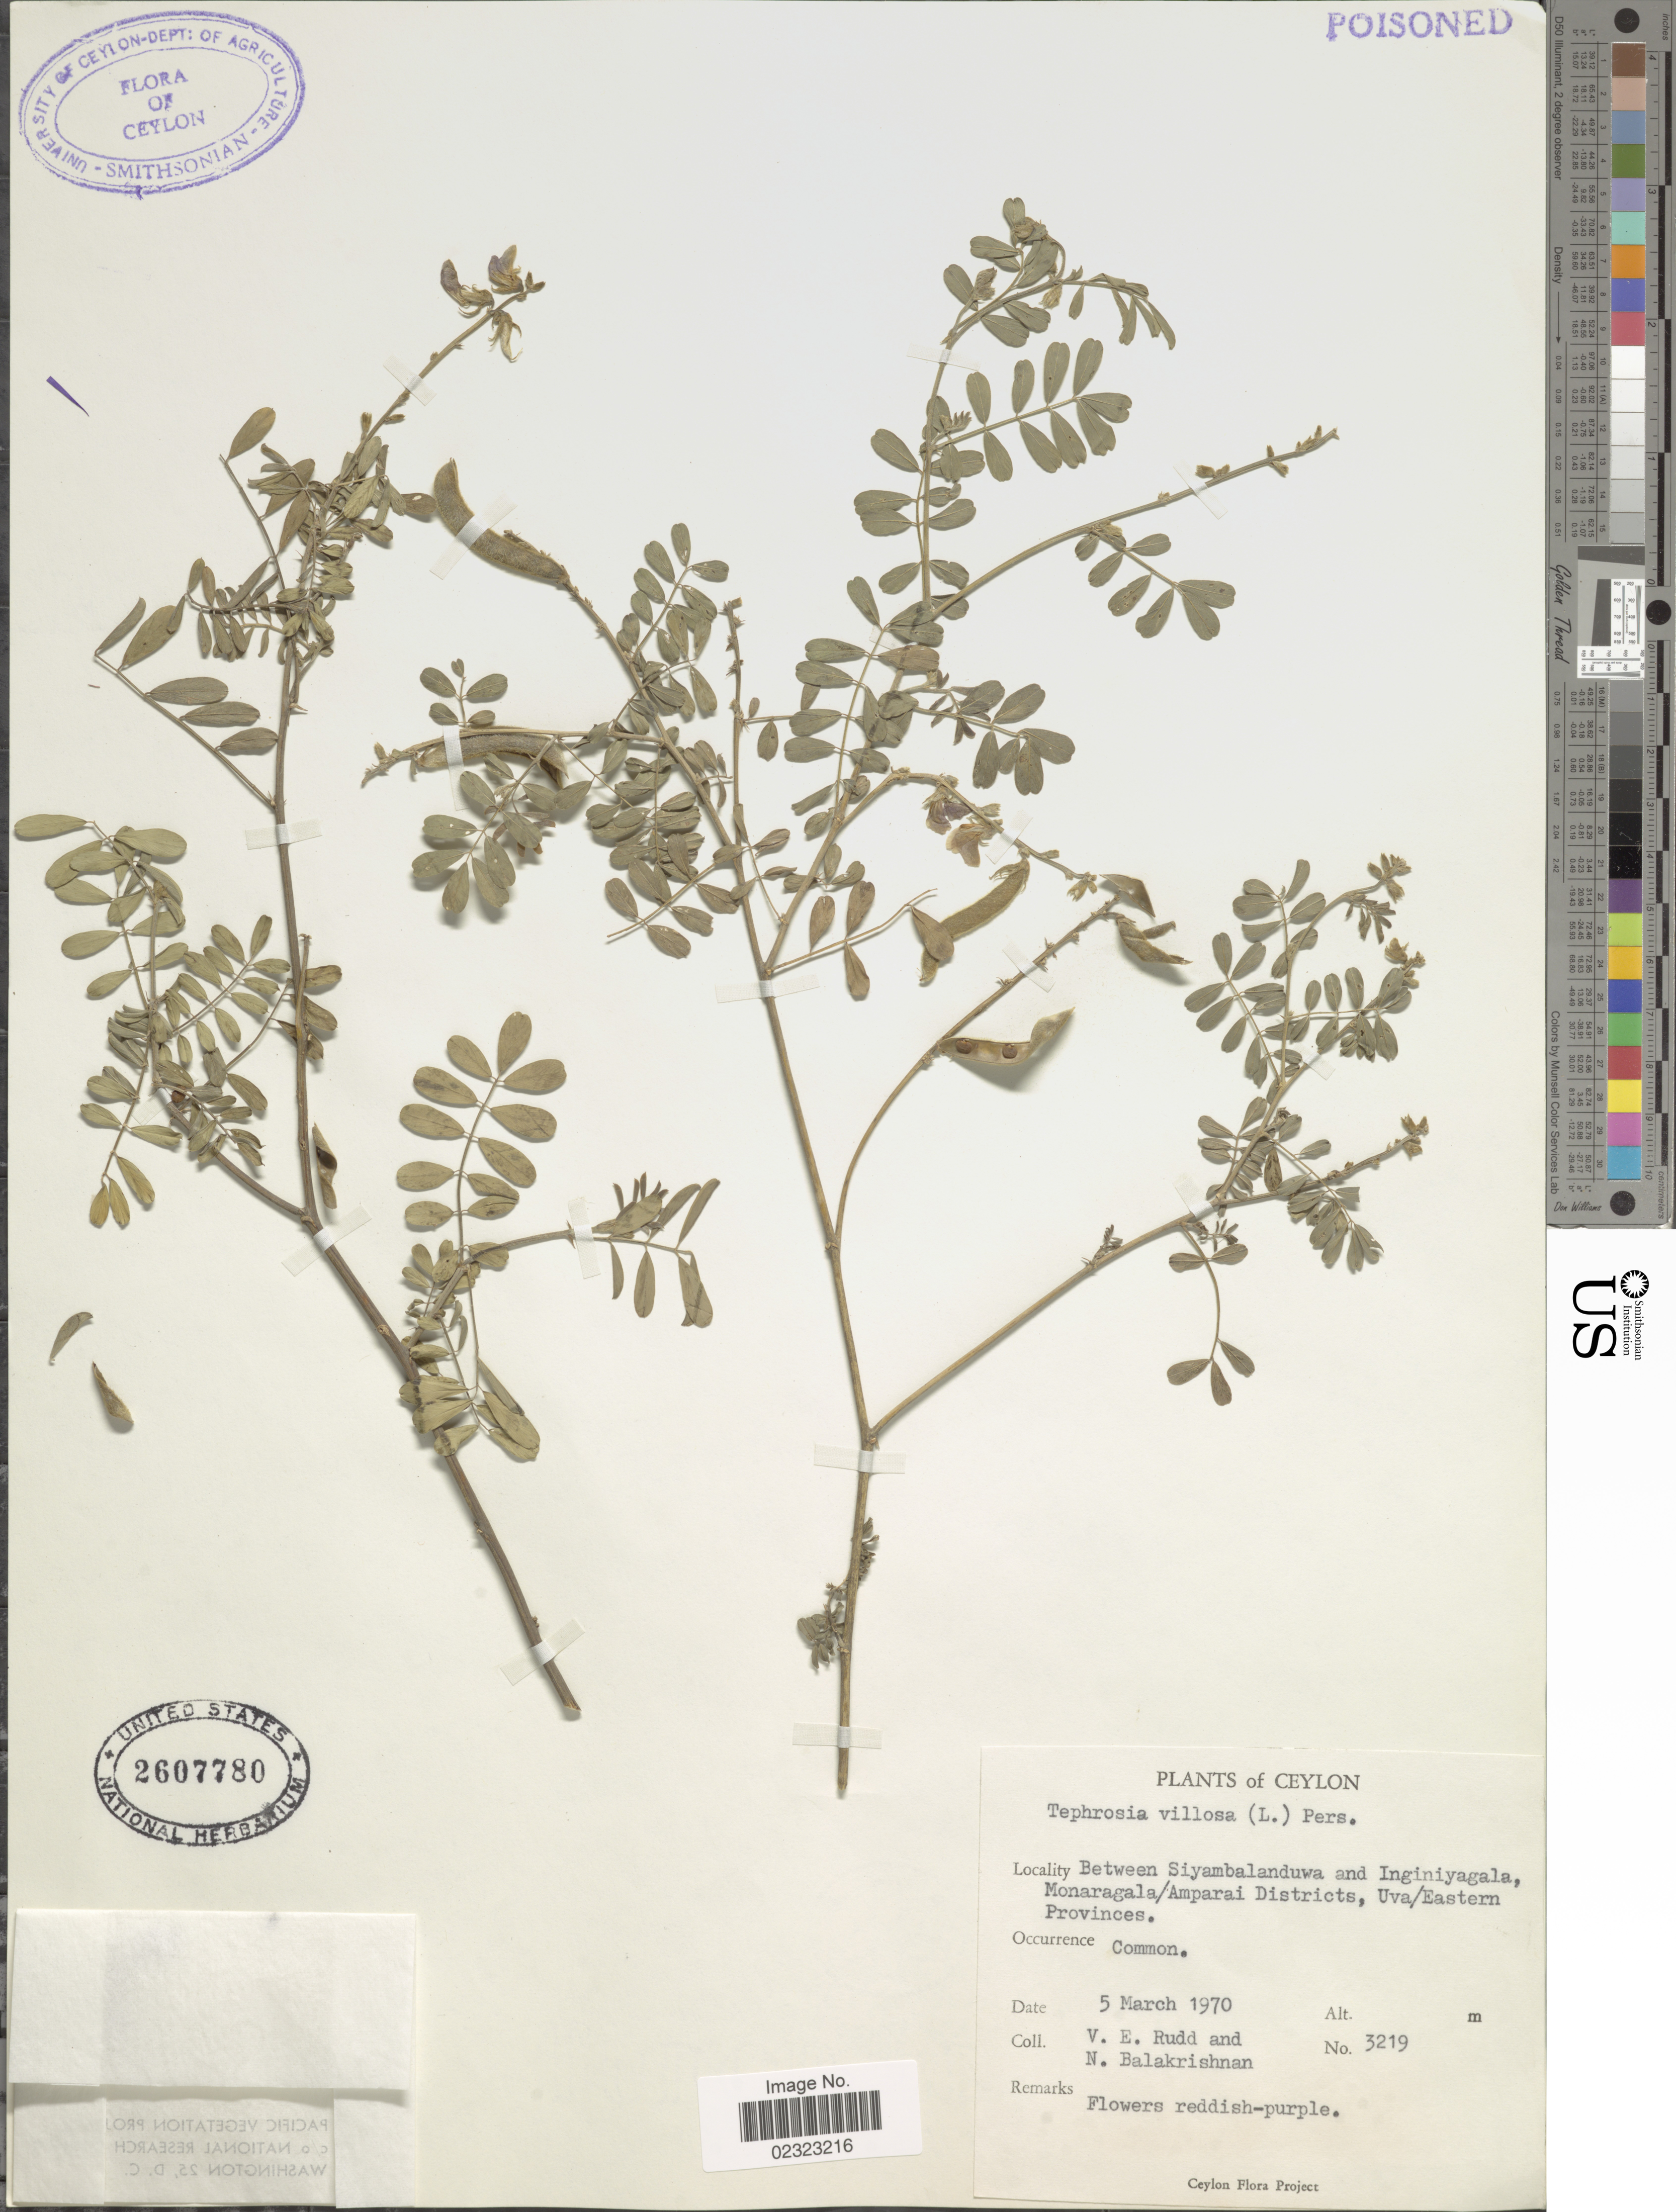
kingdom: Plantae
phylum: Tracheophyta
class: Magnoliopsida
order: Fabales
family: Fabaceae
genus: Tephrosia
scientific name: Tephrosia villosa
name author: Pers.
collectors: V. E. Rudd & N. Balakrishnan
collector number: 3219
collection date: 1970-03-05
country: Sri Lanka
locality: Ceylon. Between Siyambalanduwa and Inginiyagala, Monaragala/Amparai Districts, Uva/Eastern Provinces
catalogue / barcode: US 2607780